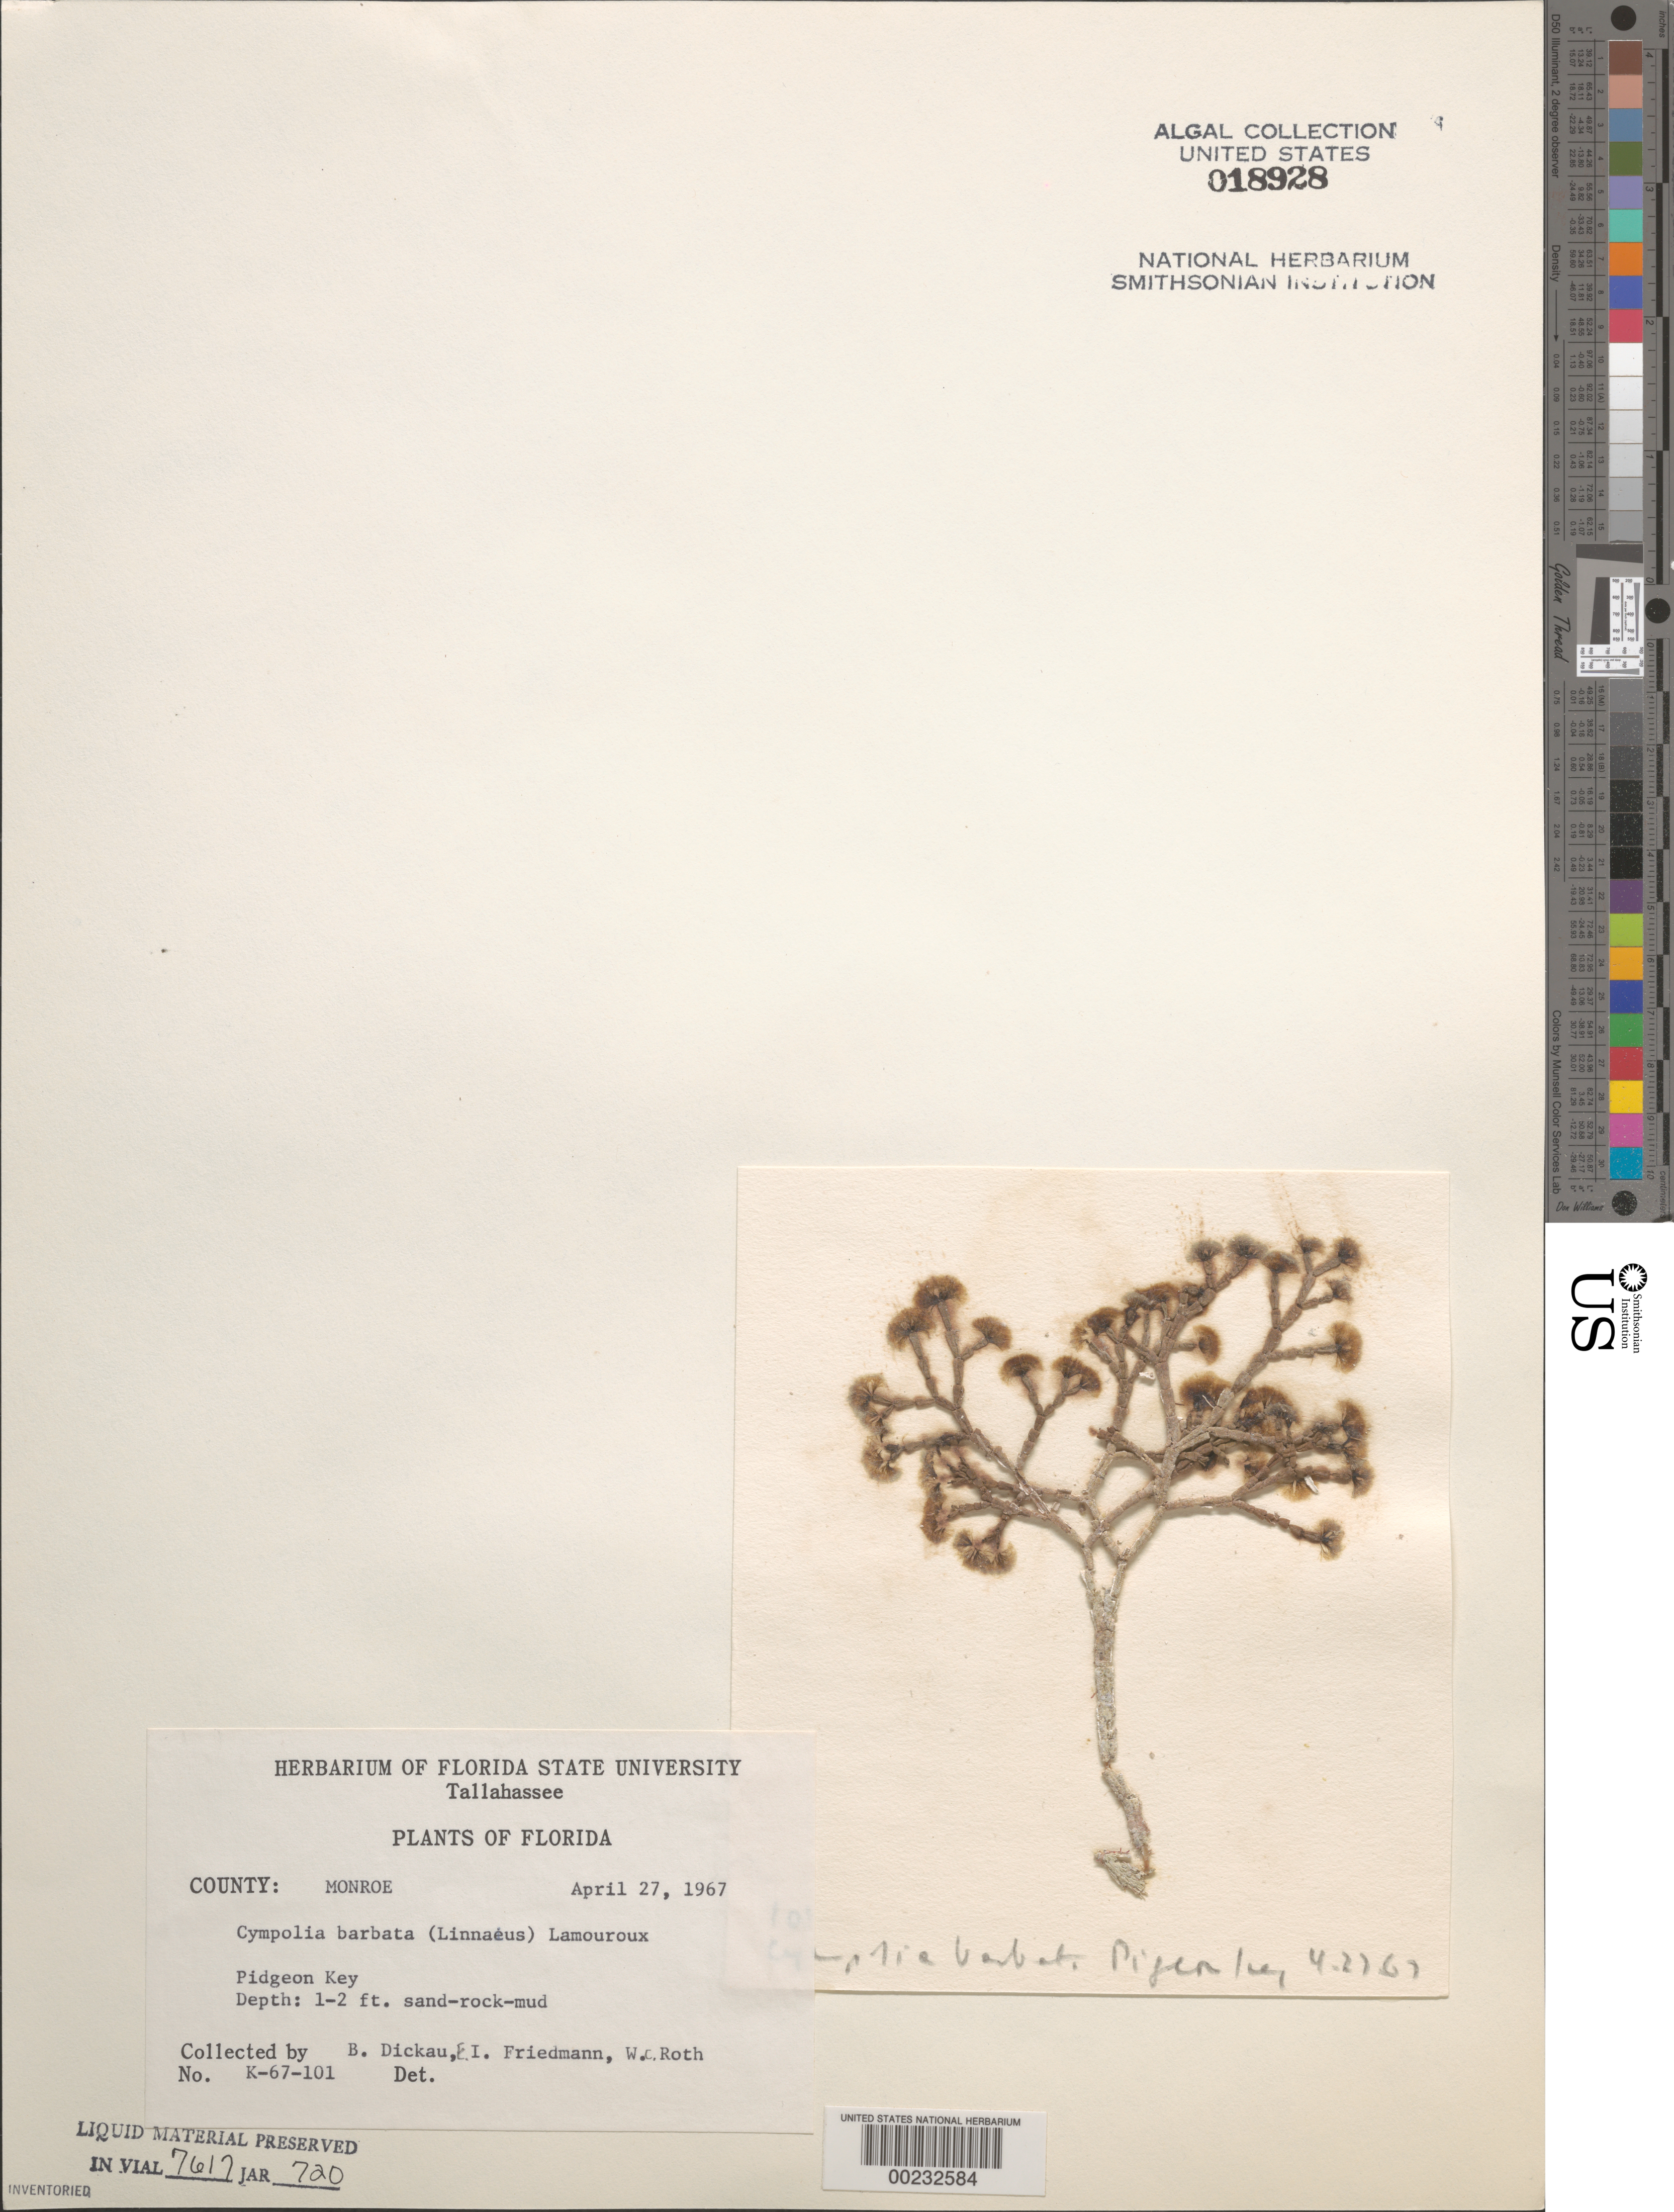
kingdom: Plantae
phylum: Chlorophyta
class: Ulvophyceae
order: Dasycladales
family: Dasycladaceae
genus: Cymopolia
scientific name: Cymopolia barbata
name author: (L.) J.V.Lamouroux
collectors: B. Dickau, E. Friedmann & W. C. Roth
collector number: K-67-101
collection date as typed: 27 Apr 1967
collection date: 1967-04-27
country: United States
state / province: Florida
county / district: Monroe County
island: Pigeon Key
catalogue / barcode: US 18928